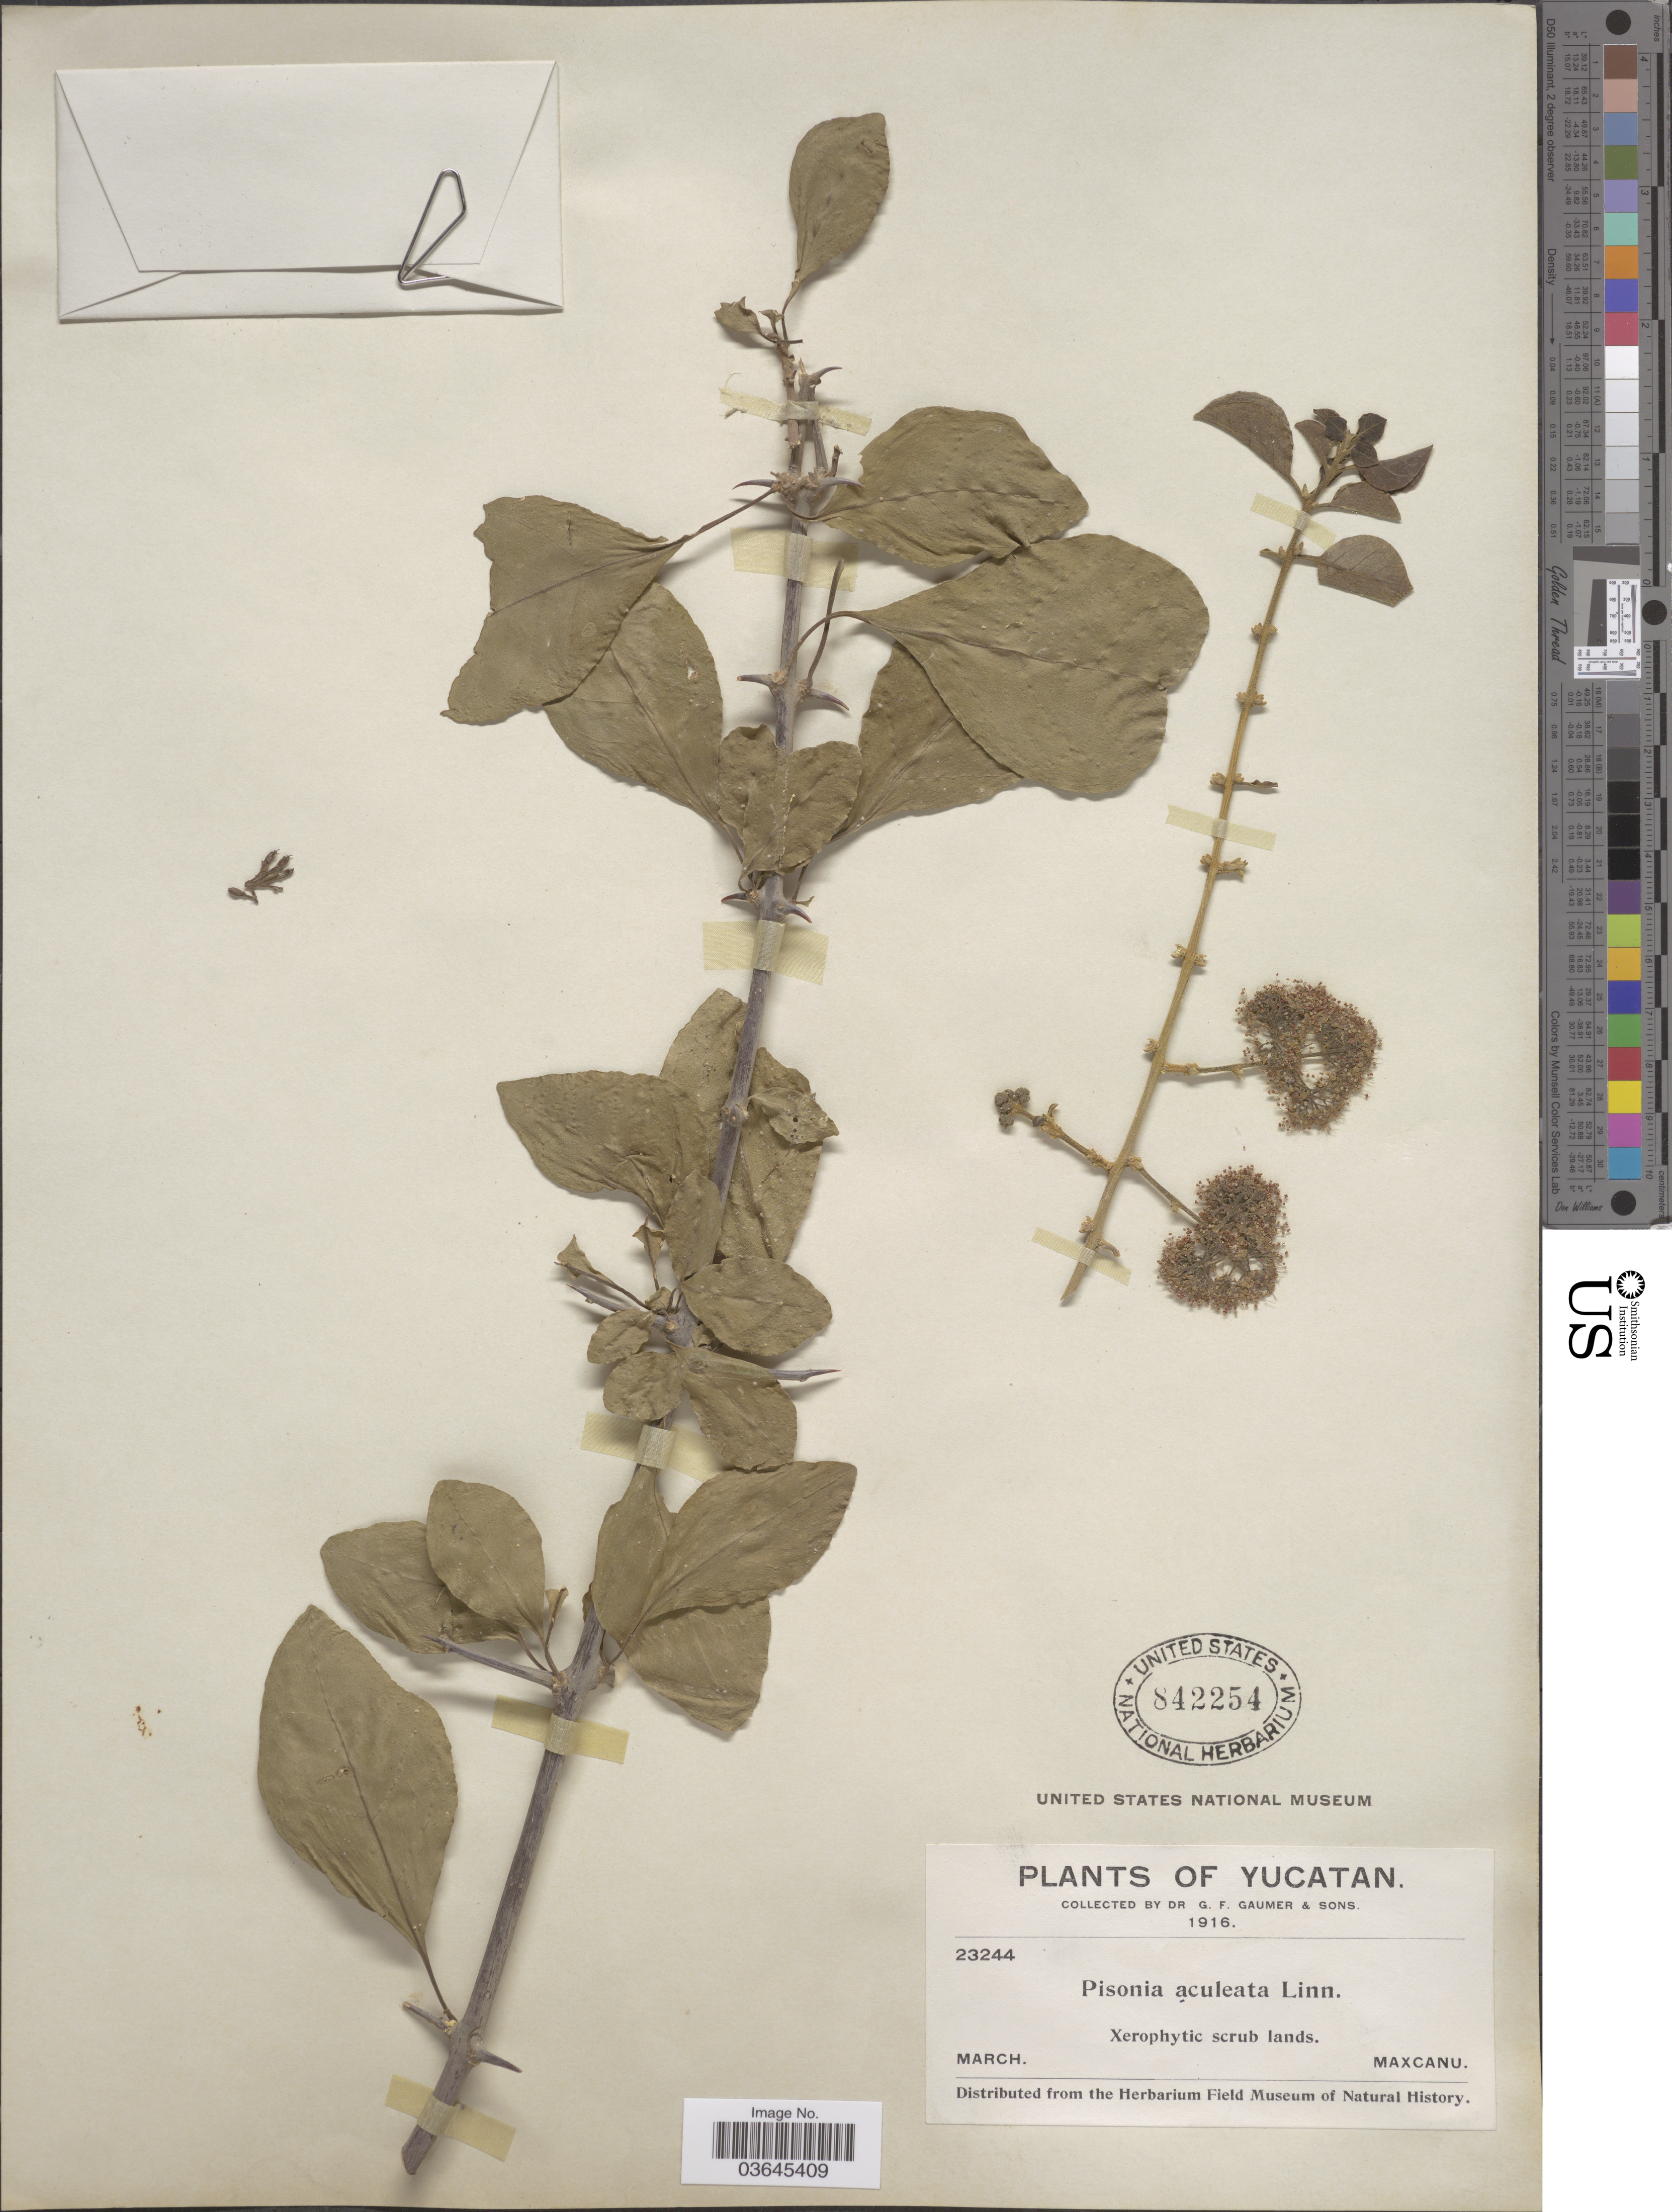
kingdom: Plantae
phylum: Tracheophyta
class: Magnoliopsida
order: Caryophyllales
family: Nyctaginaceae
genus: Pisonia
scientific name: Pisonia aculeata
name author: L.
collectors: G. F. Gaumer & Sons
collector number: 23244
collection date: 1916-03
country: Mexico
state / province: Yucatán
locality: Maxcanu.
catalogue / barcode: US 842254